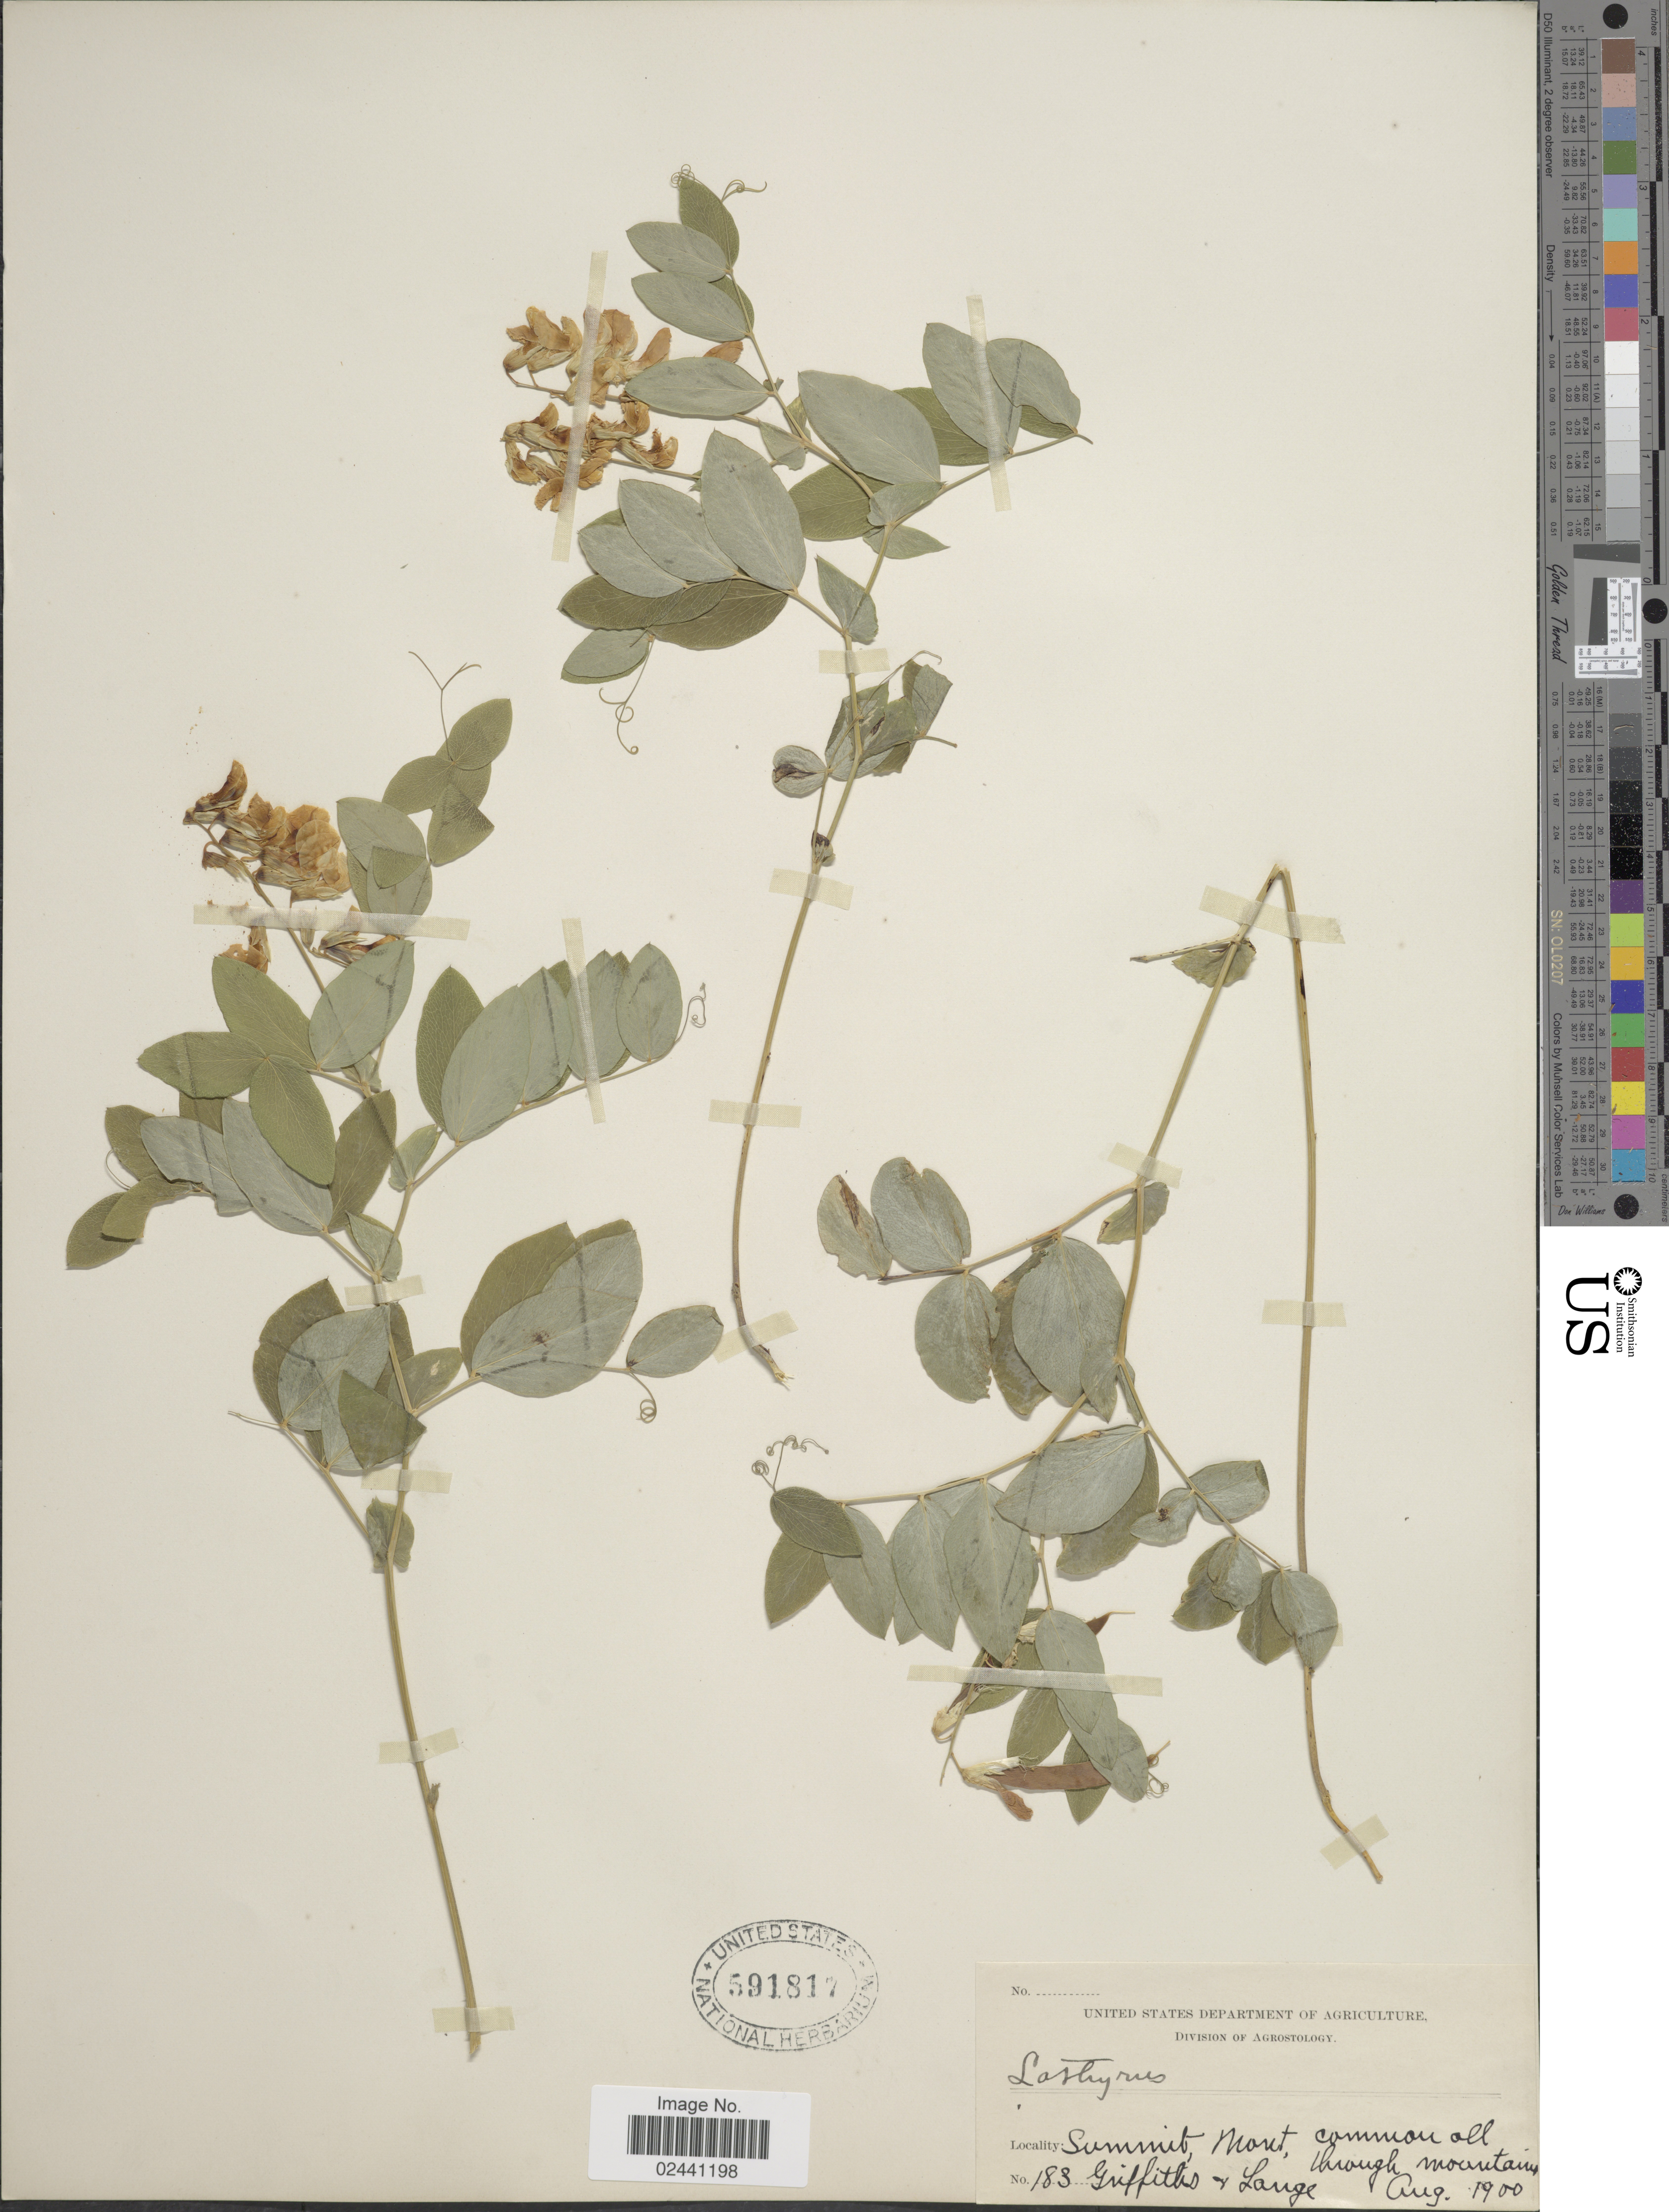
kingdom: Plantae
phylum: Tracheophyta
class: Magnoliopsida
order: Fabales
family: Fabaceae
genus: Lathyrus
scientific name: Lathyrus ochroleucus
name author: Hook.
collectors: -- Griffiths & -- Lange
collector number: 183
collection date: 1900-08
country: United States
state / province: Montana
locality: Summit, common all through mountains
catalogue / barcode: US 591817